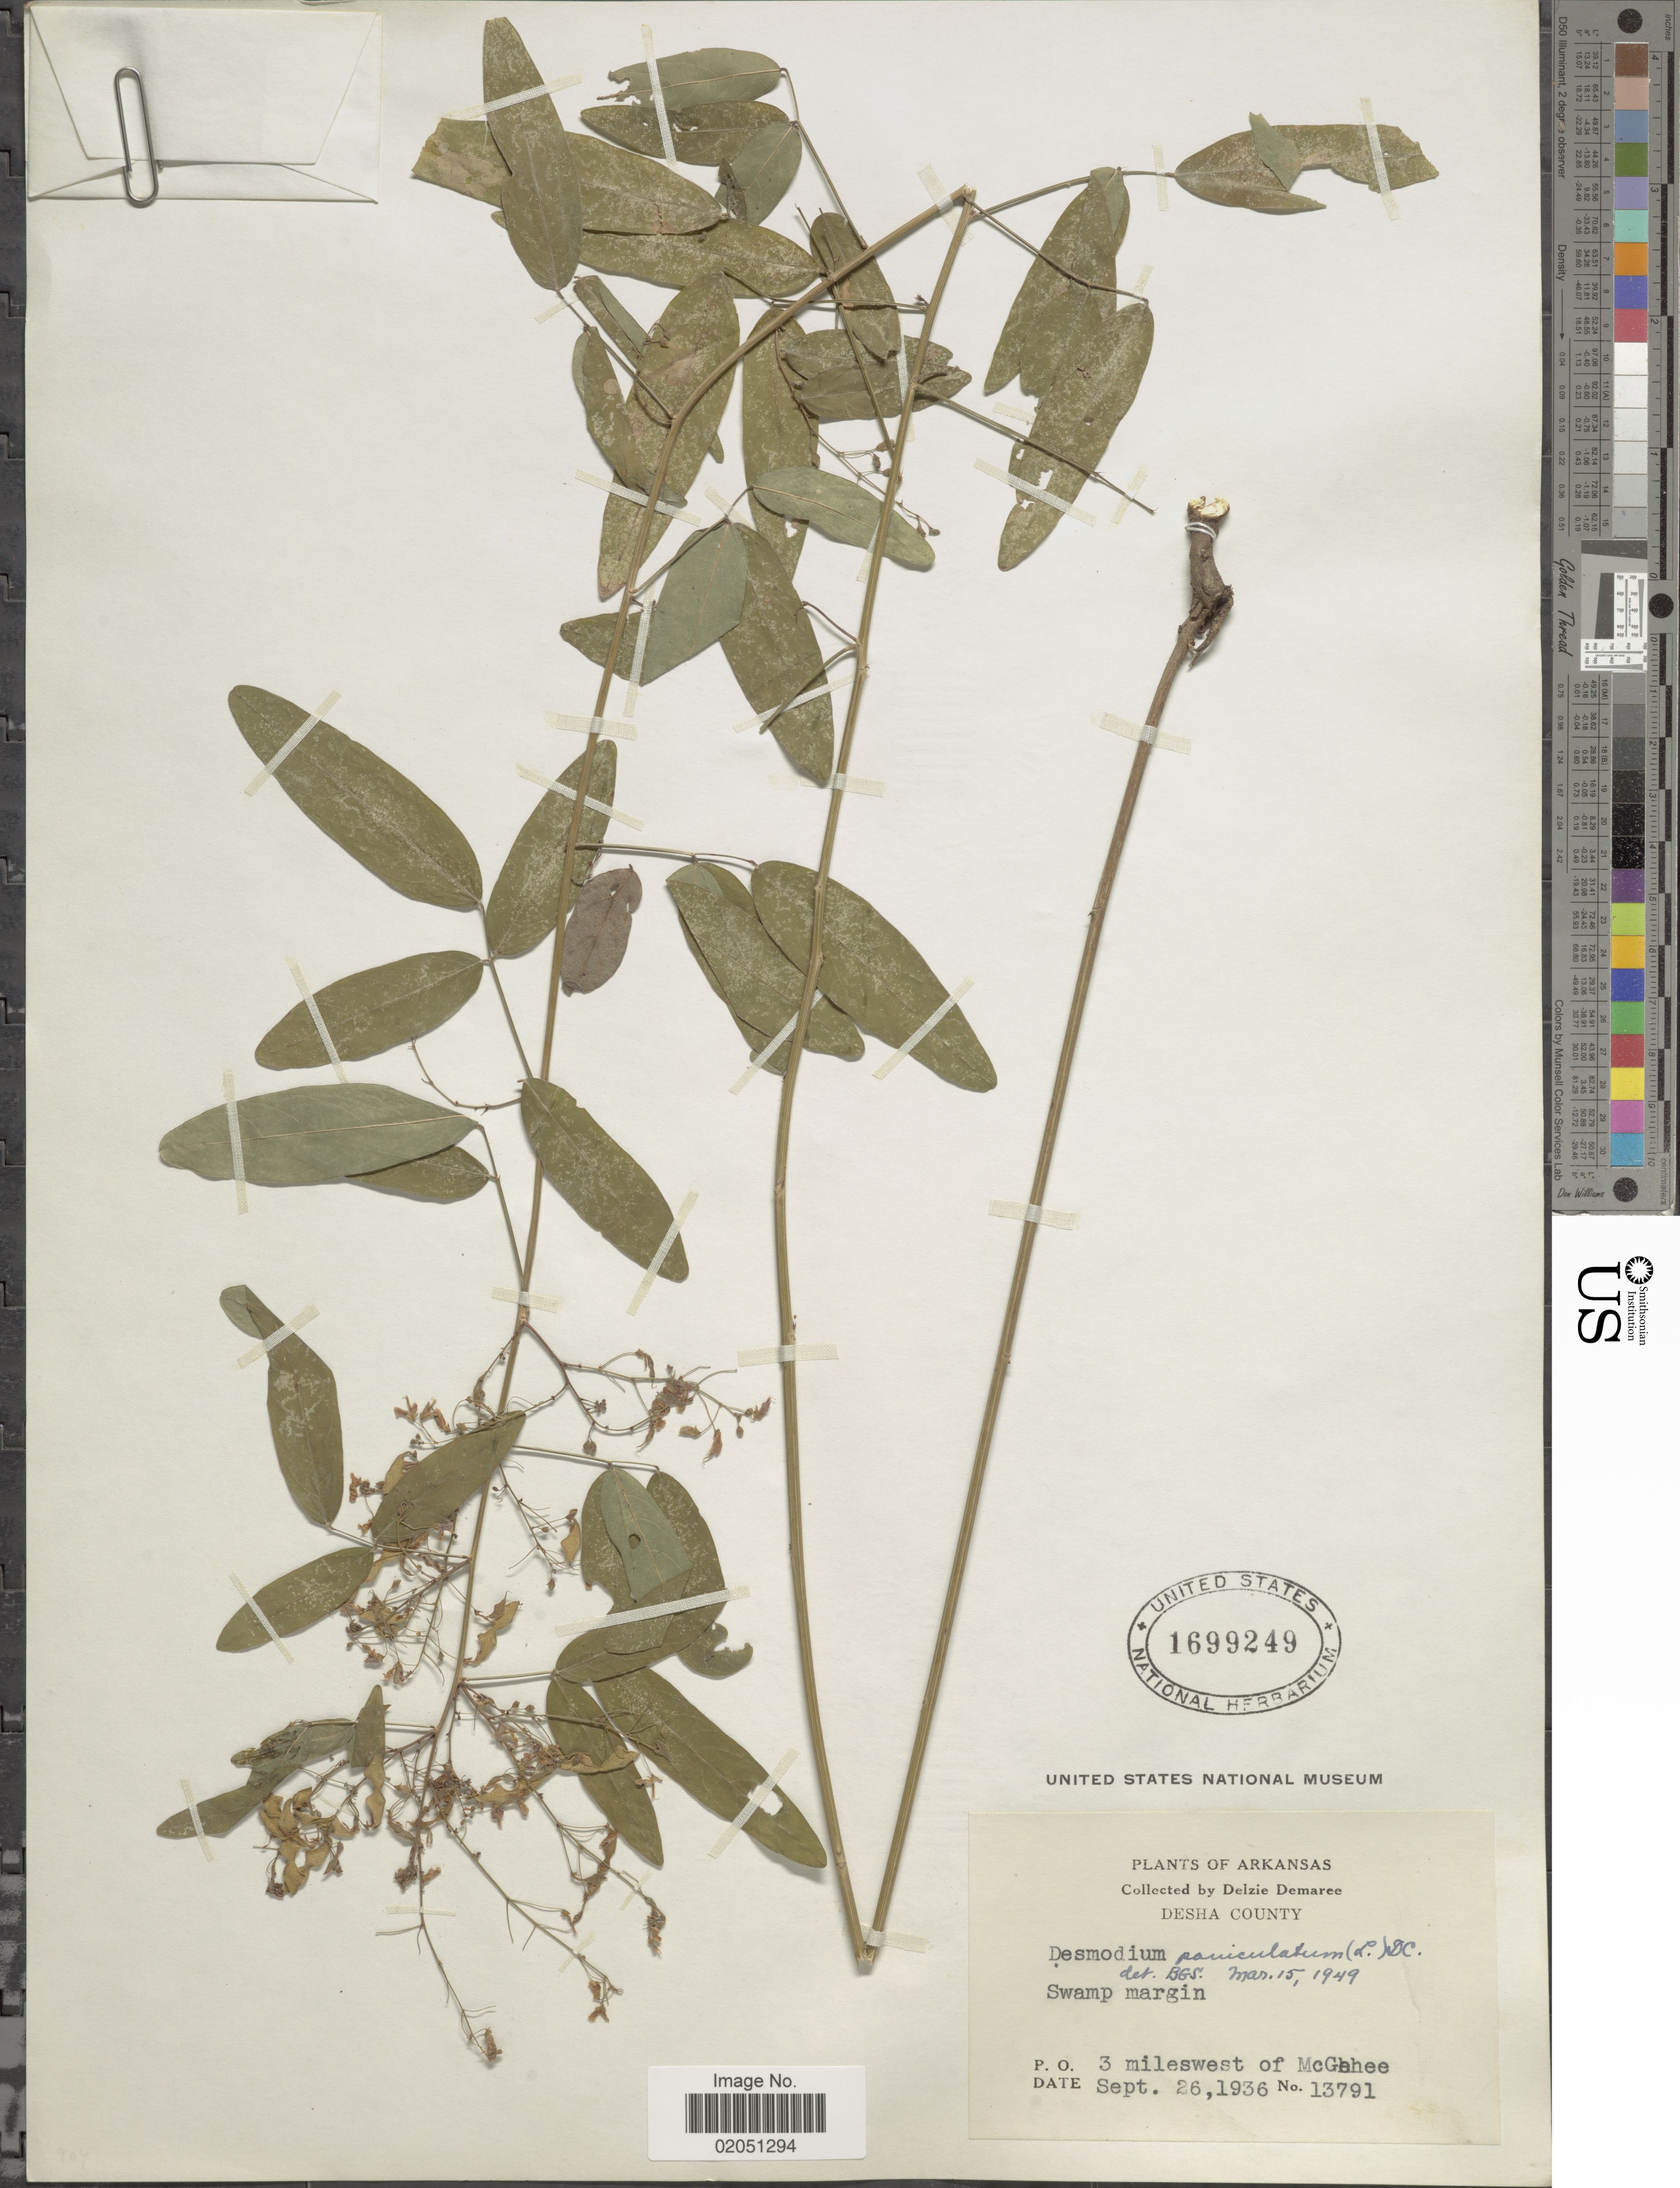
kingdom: Plantae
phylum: Tracheophyta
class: Magnoliopsida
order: Fabales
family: Fabaceae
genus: Desmodium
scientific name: Desmodium paniculatum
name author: (L.) DC.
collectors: D. Demaree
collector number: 13791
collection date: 1936-09-26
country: United States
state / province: Arkansas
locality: Desha County, Swamp margin, P.O. 3 mileswest of McGhee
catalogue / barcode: US 1699249